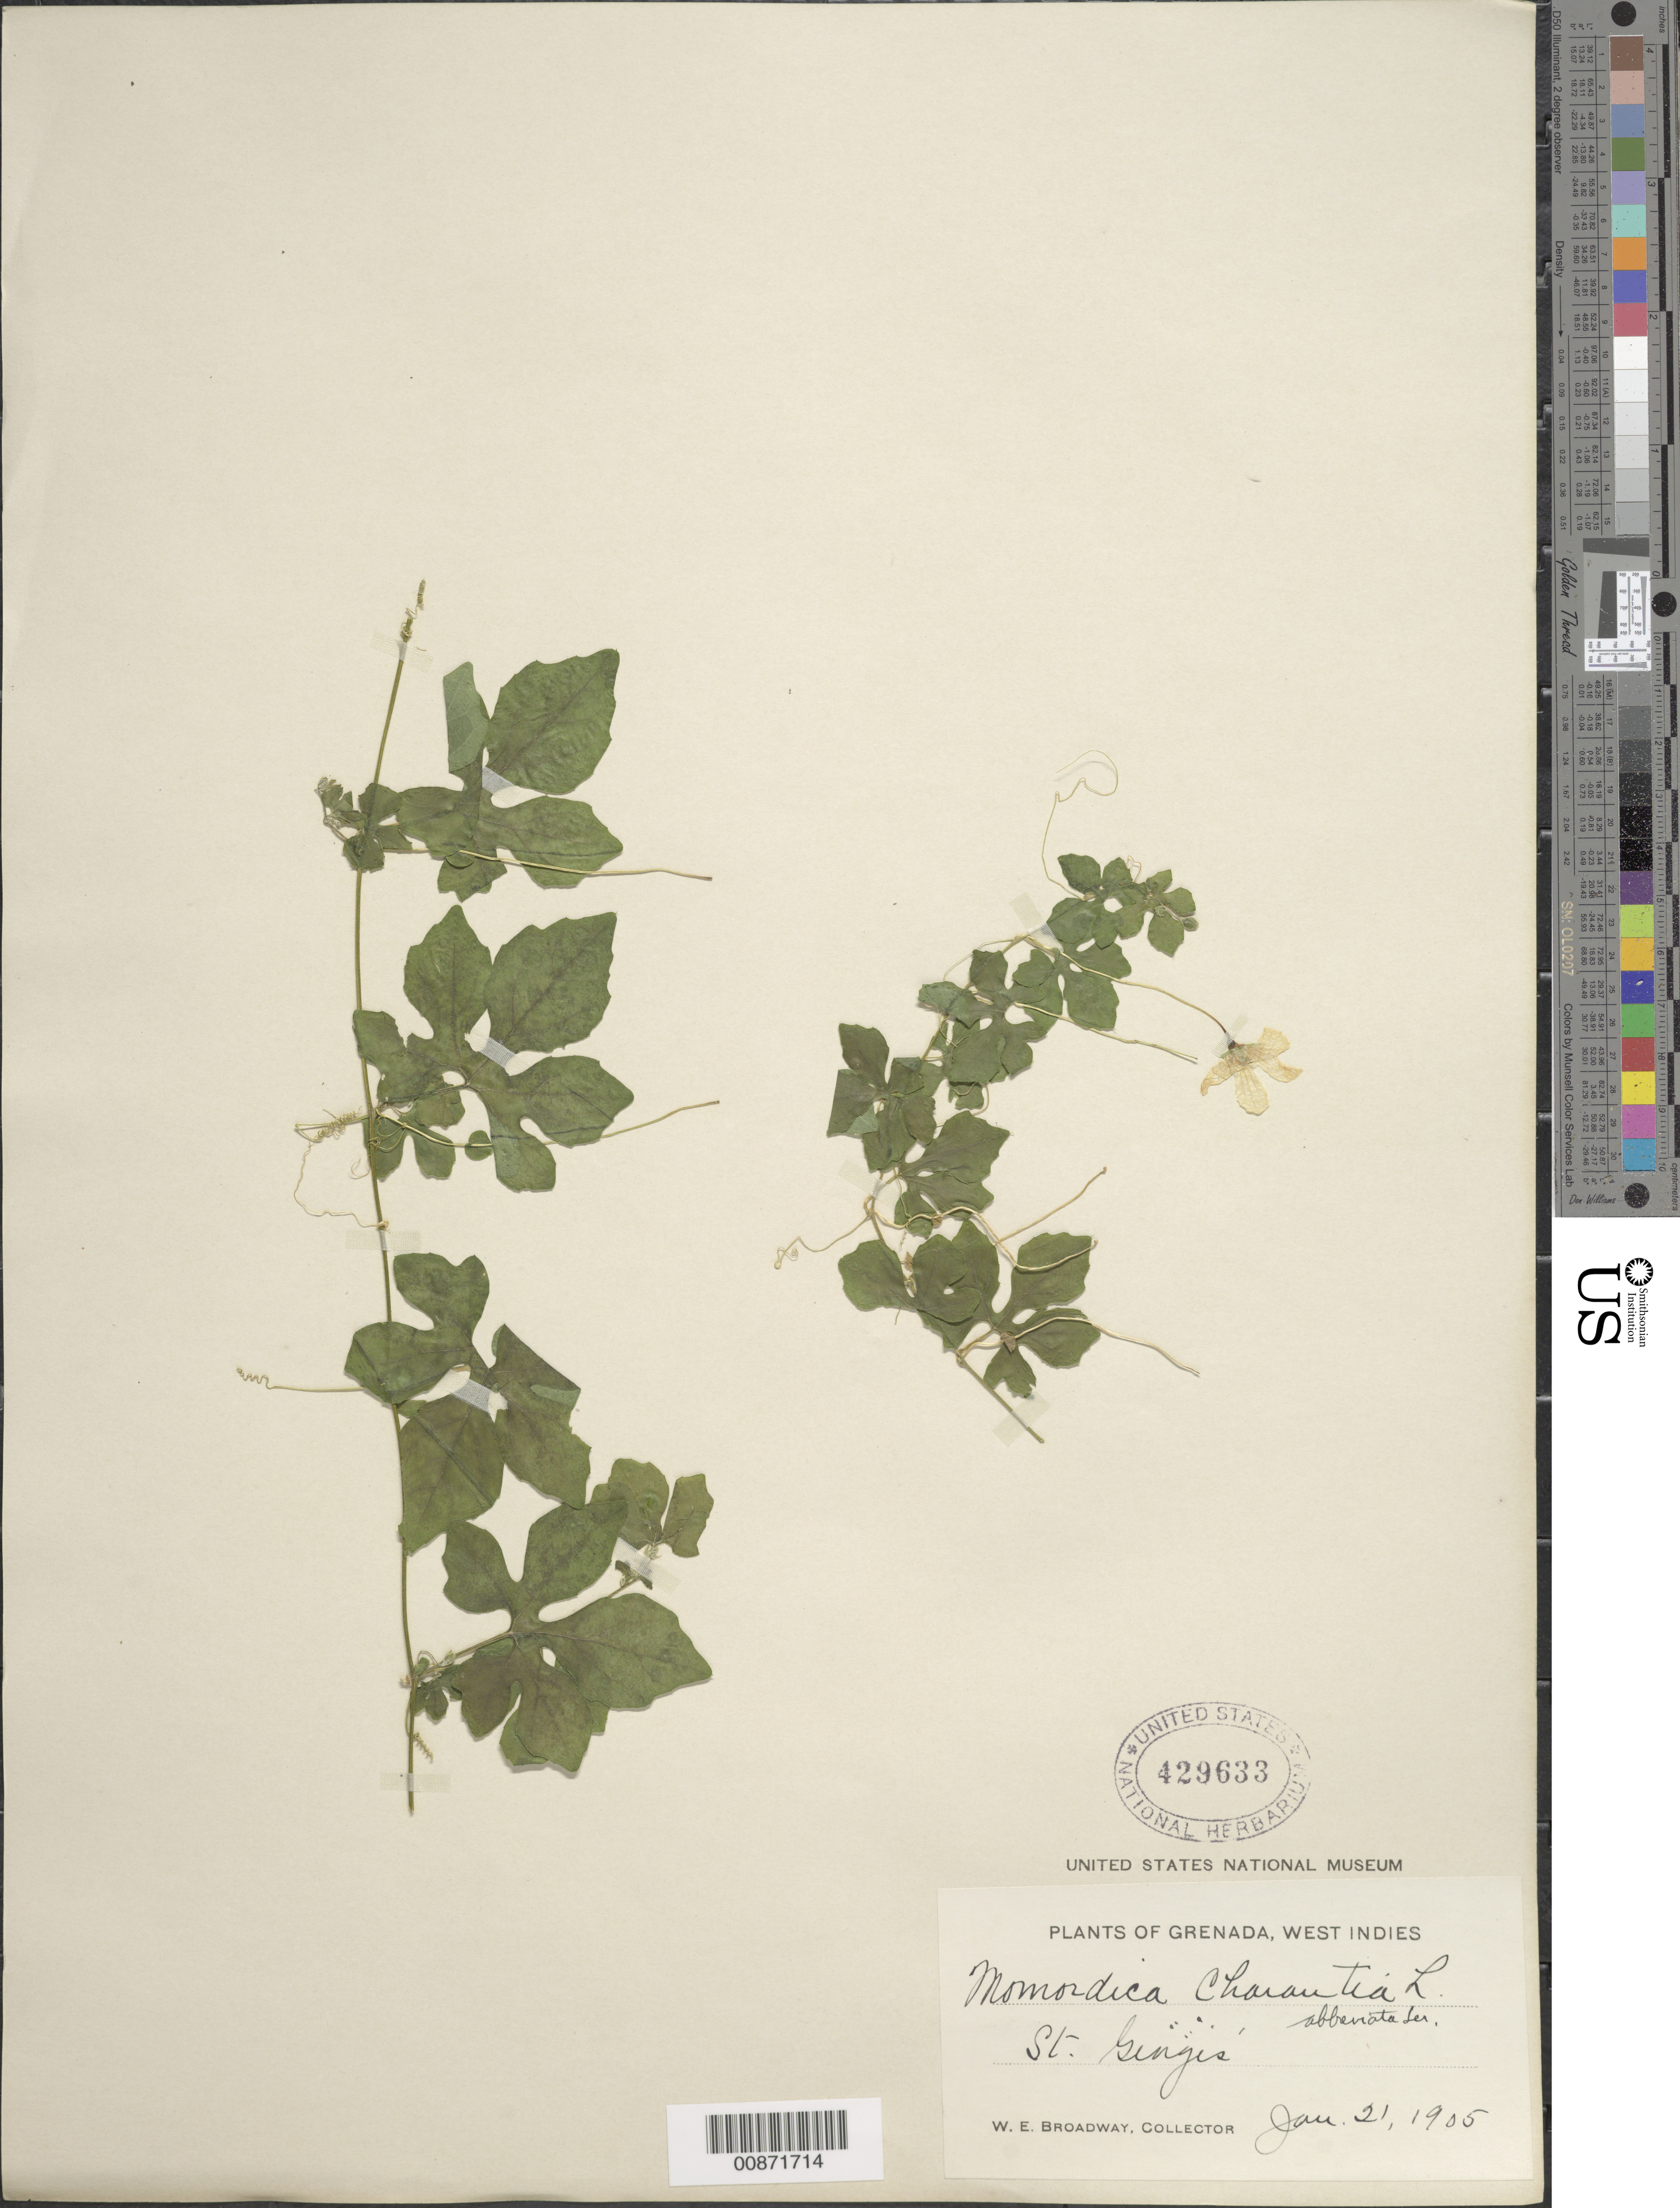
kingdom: Plantae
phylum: Tracheophyta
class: Magnoliopsida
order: Cucurbitales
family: Cucurbitaceae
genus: Momordica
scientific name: Momordica charantia subsp. abbreviata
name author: (Ser.) Greb.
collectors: W. E. Broadway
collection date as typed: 21 Jan 1905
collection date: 1905-01-21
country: Grenada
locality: St. Gingis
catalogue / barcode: US 429633